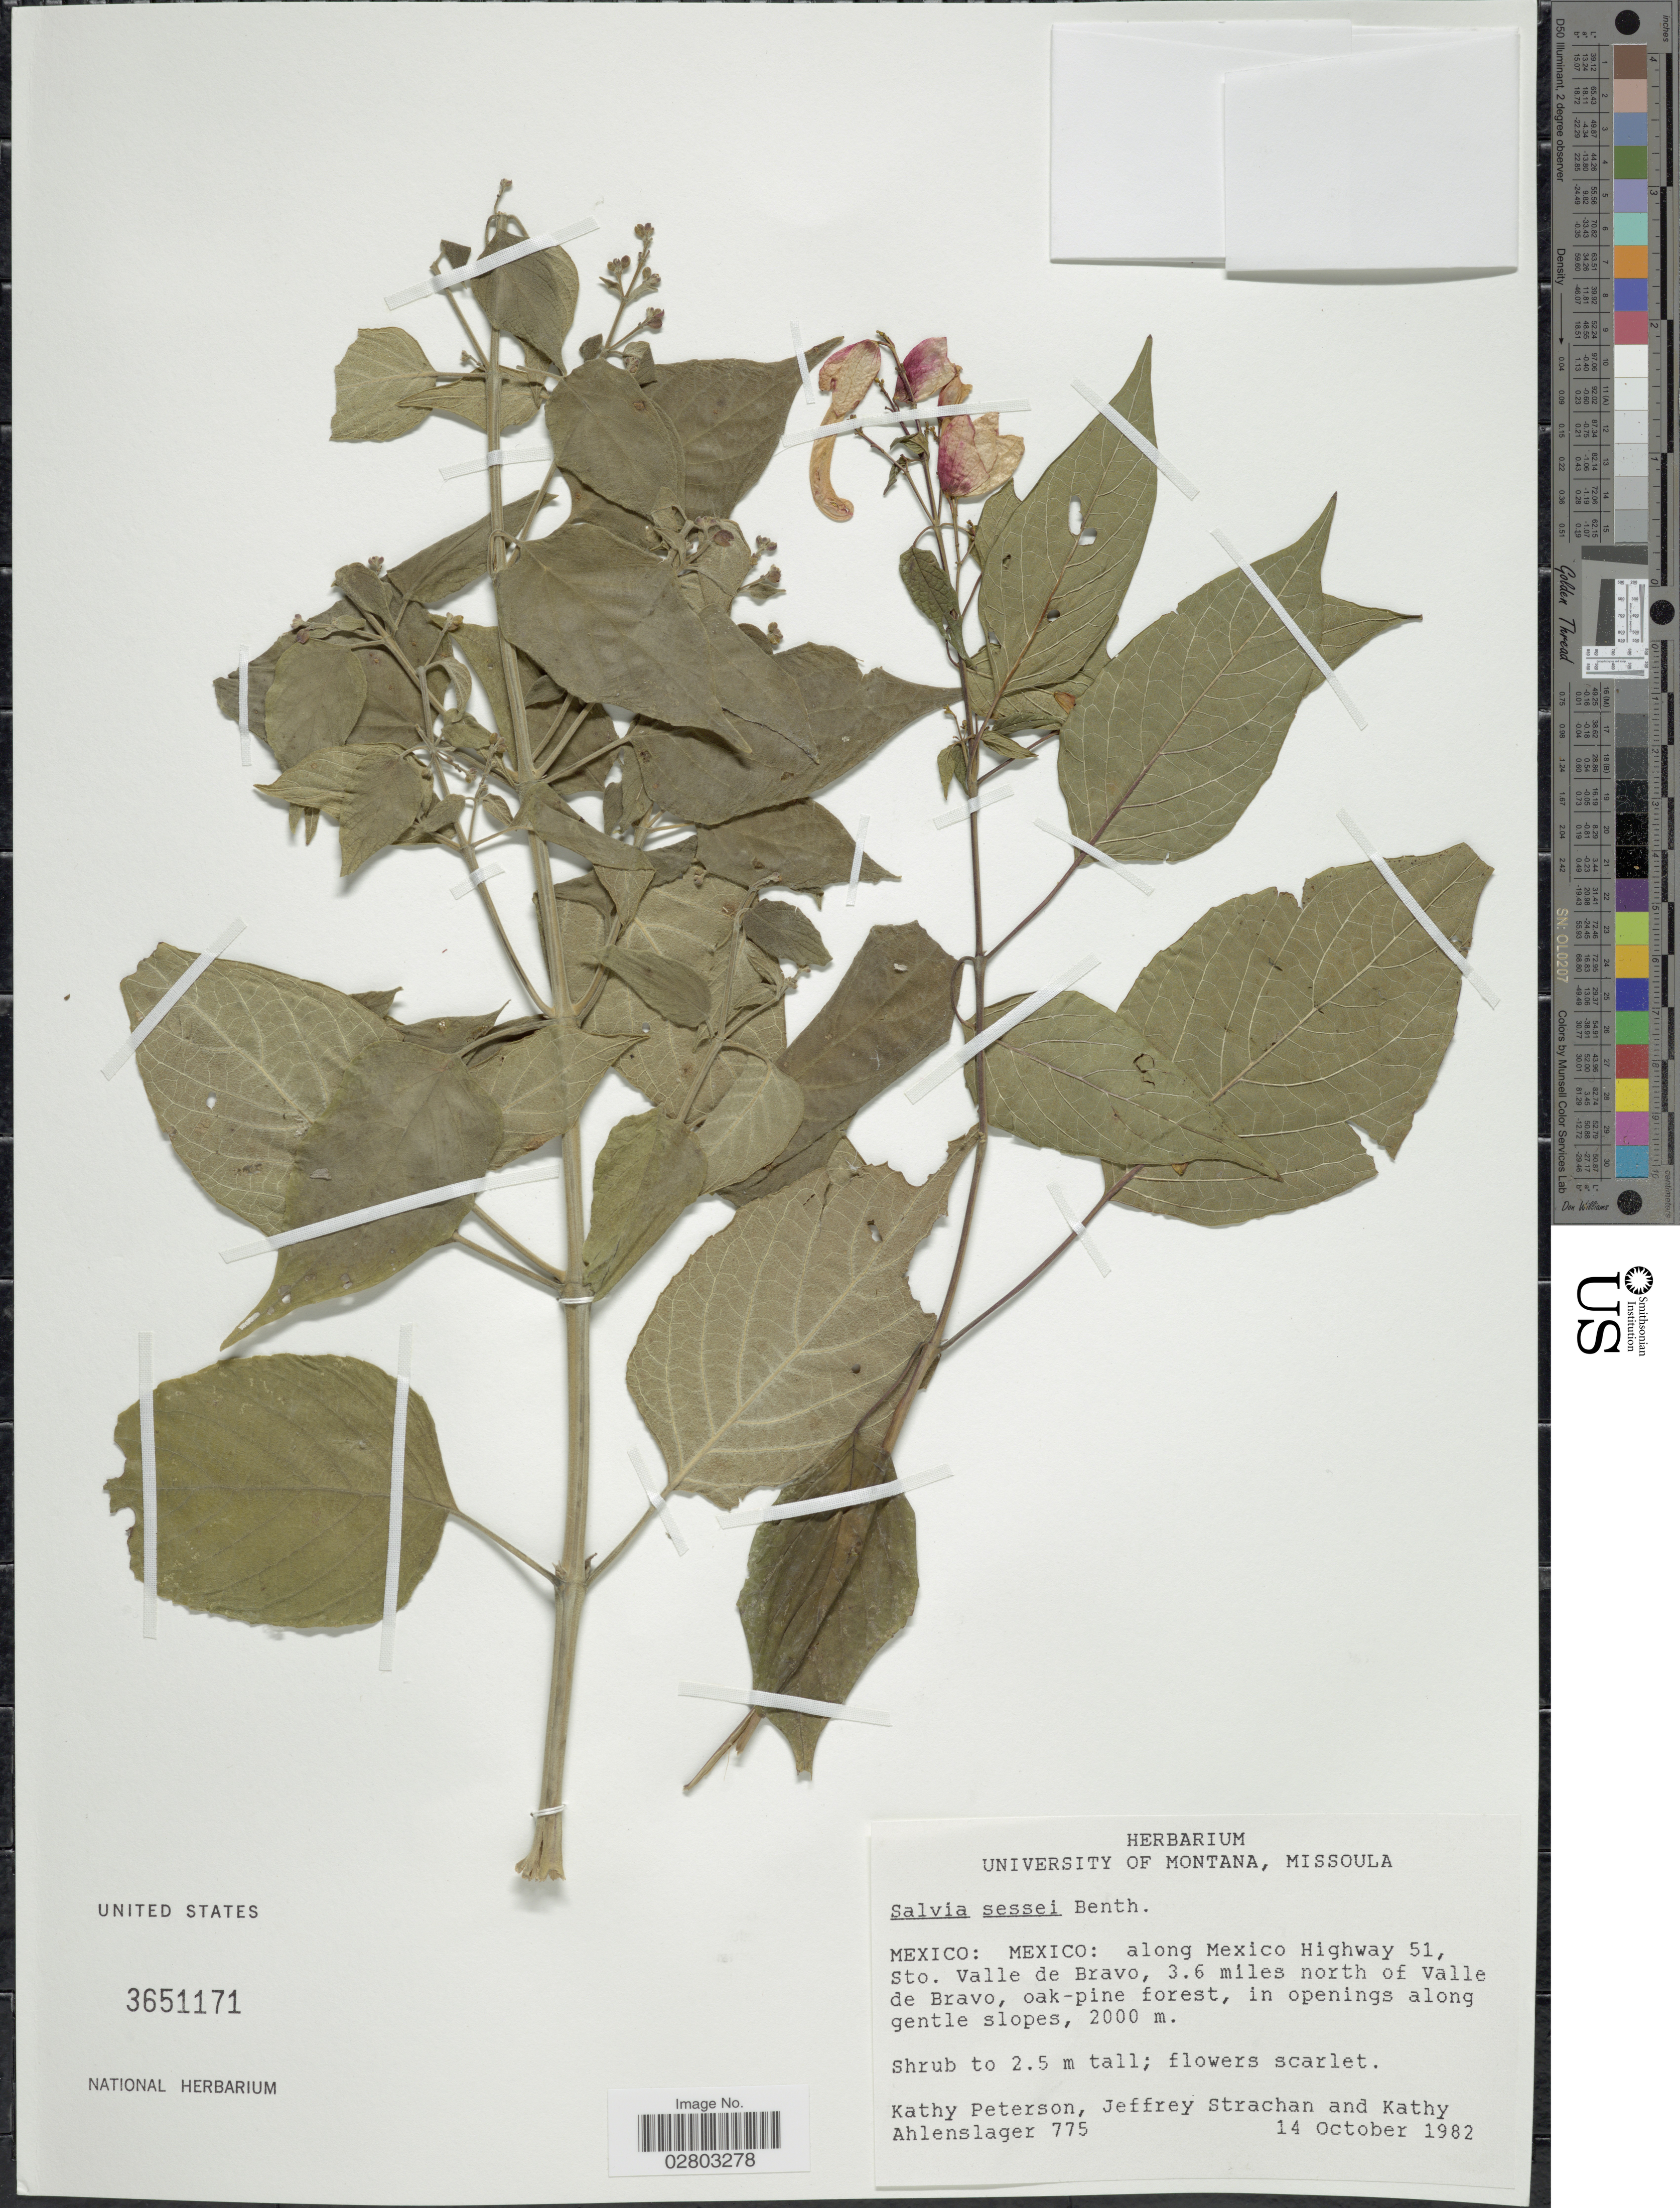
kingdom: Plantae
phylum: Tracheophyta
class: Magnoliopsida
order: Lamiales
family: Lamiaceae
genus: Salvia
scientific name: Salvia sessei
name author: Benth.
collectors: K. Peterson, J. Strachan & K. Ahlenslager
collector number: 775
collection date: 1982-10-14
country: Mexico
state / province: México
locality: Along Mexico Highway 51, Sto. Valle de Bravo, 3.6 miles north of Valle de Bravo.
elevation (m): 2000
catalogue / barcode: US 3651171